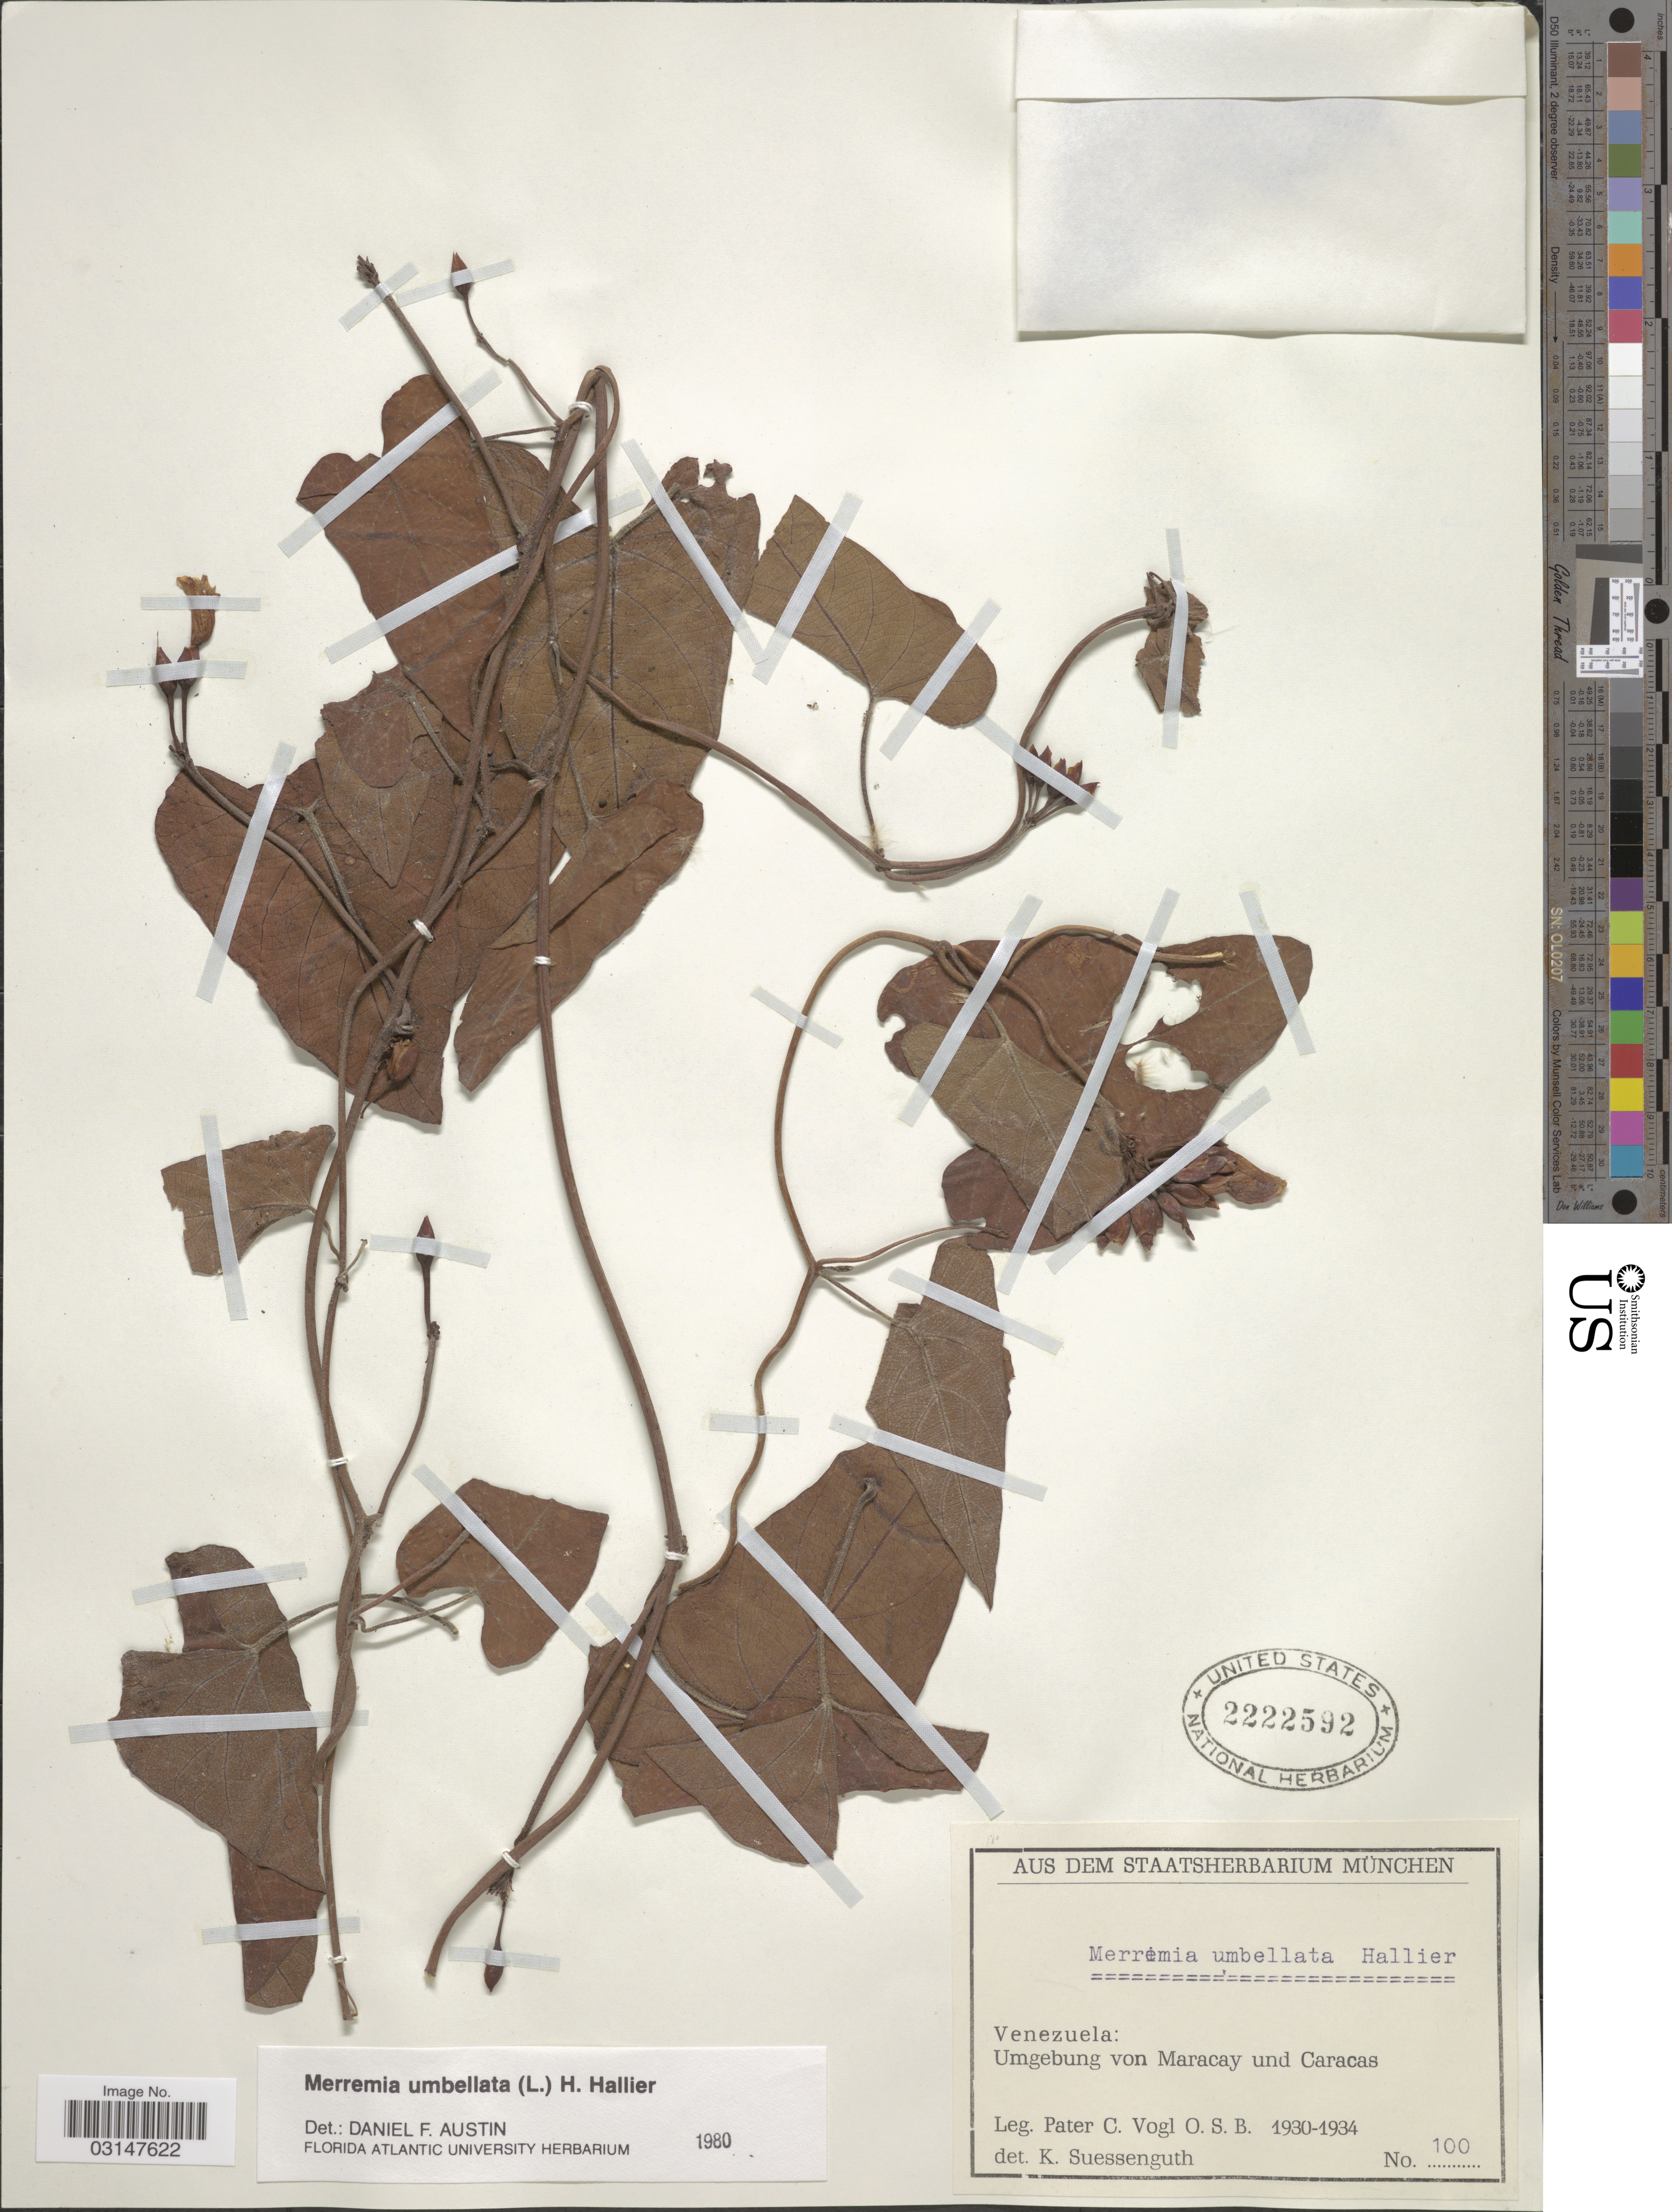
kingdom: Plantae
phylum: Tracheophyta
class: Magnoliopsida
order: Solanales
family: Convolvulaceae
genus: Camonea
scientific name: Camonea umbellata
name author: (L.) A. R. Simões & Staples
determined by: Strong, Mark T., (BOT), Smithsonian Institution - National Museum of Natural History (UNITED STATES)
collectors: P. Vogl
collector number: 100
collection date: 1930/1934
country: Venezuela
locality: Umgebung von Maracay und Caracas.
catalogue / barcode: US 2222592